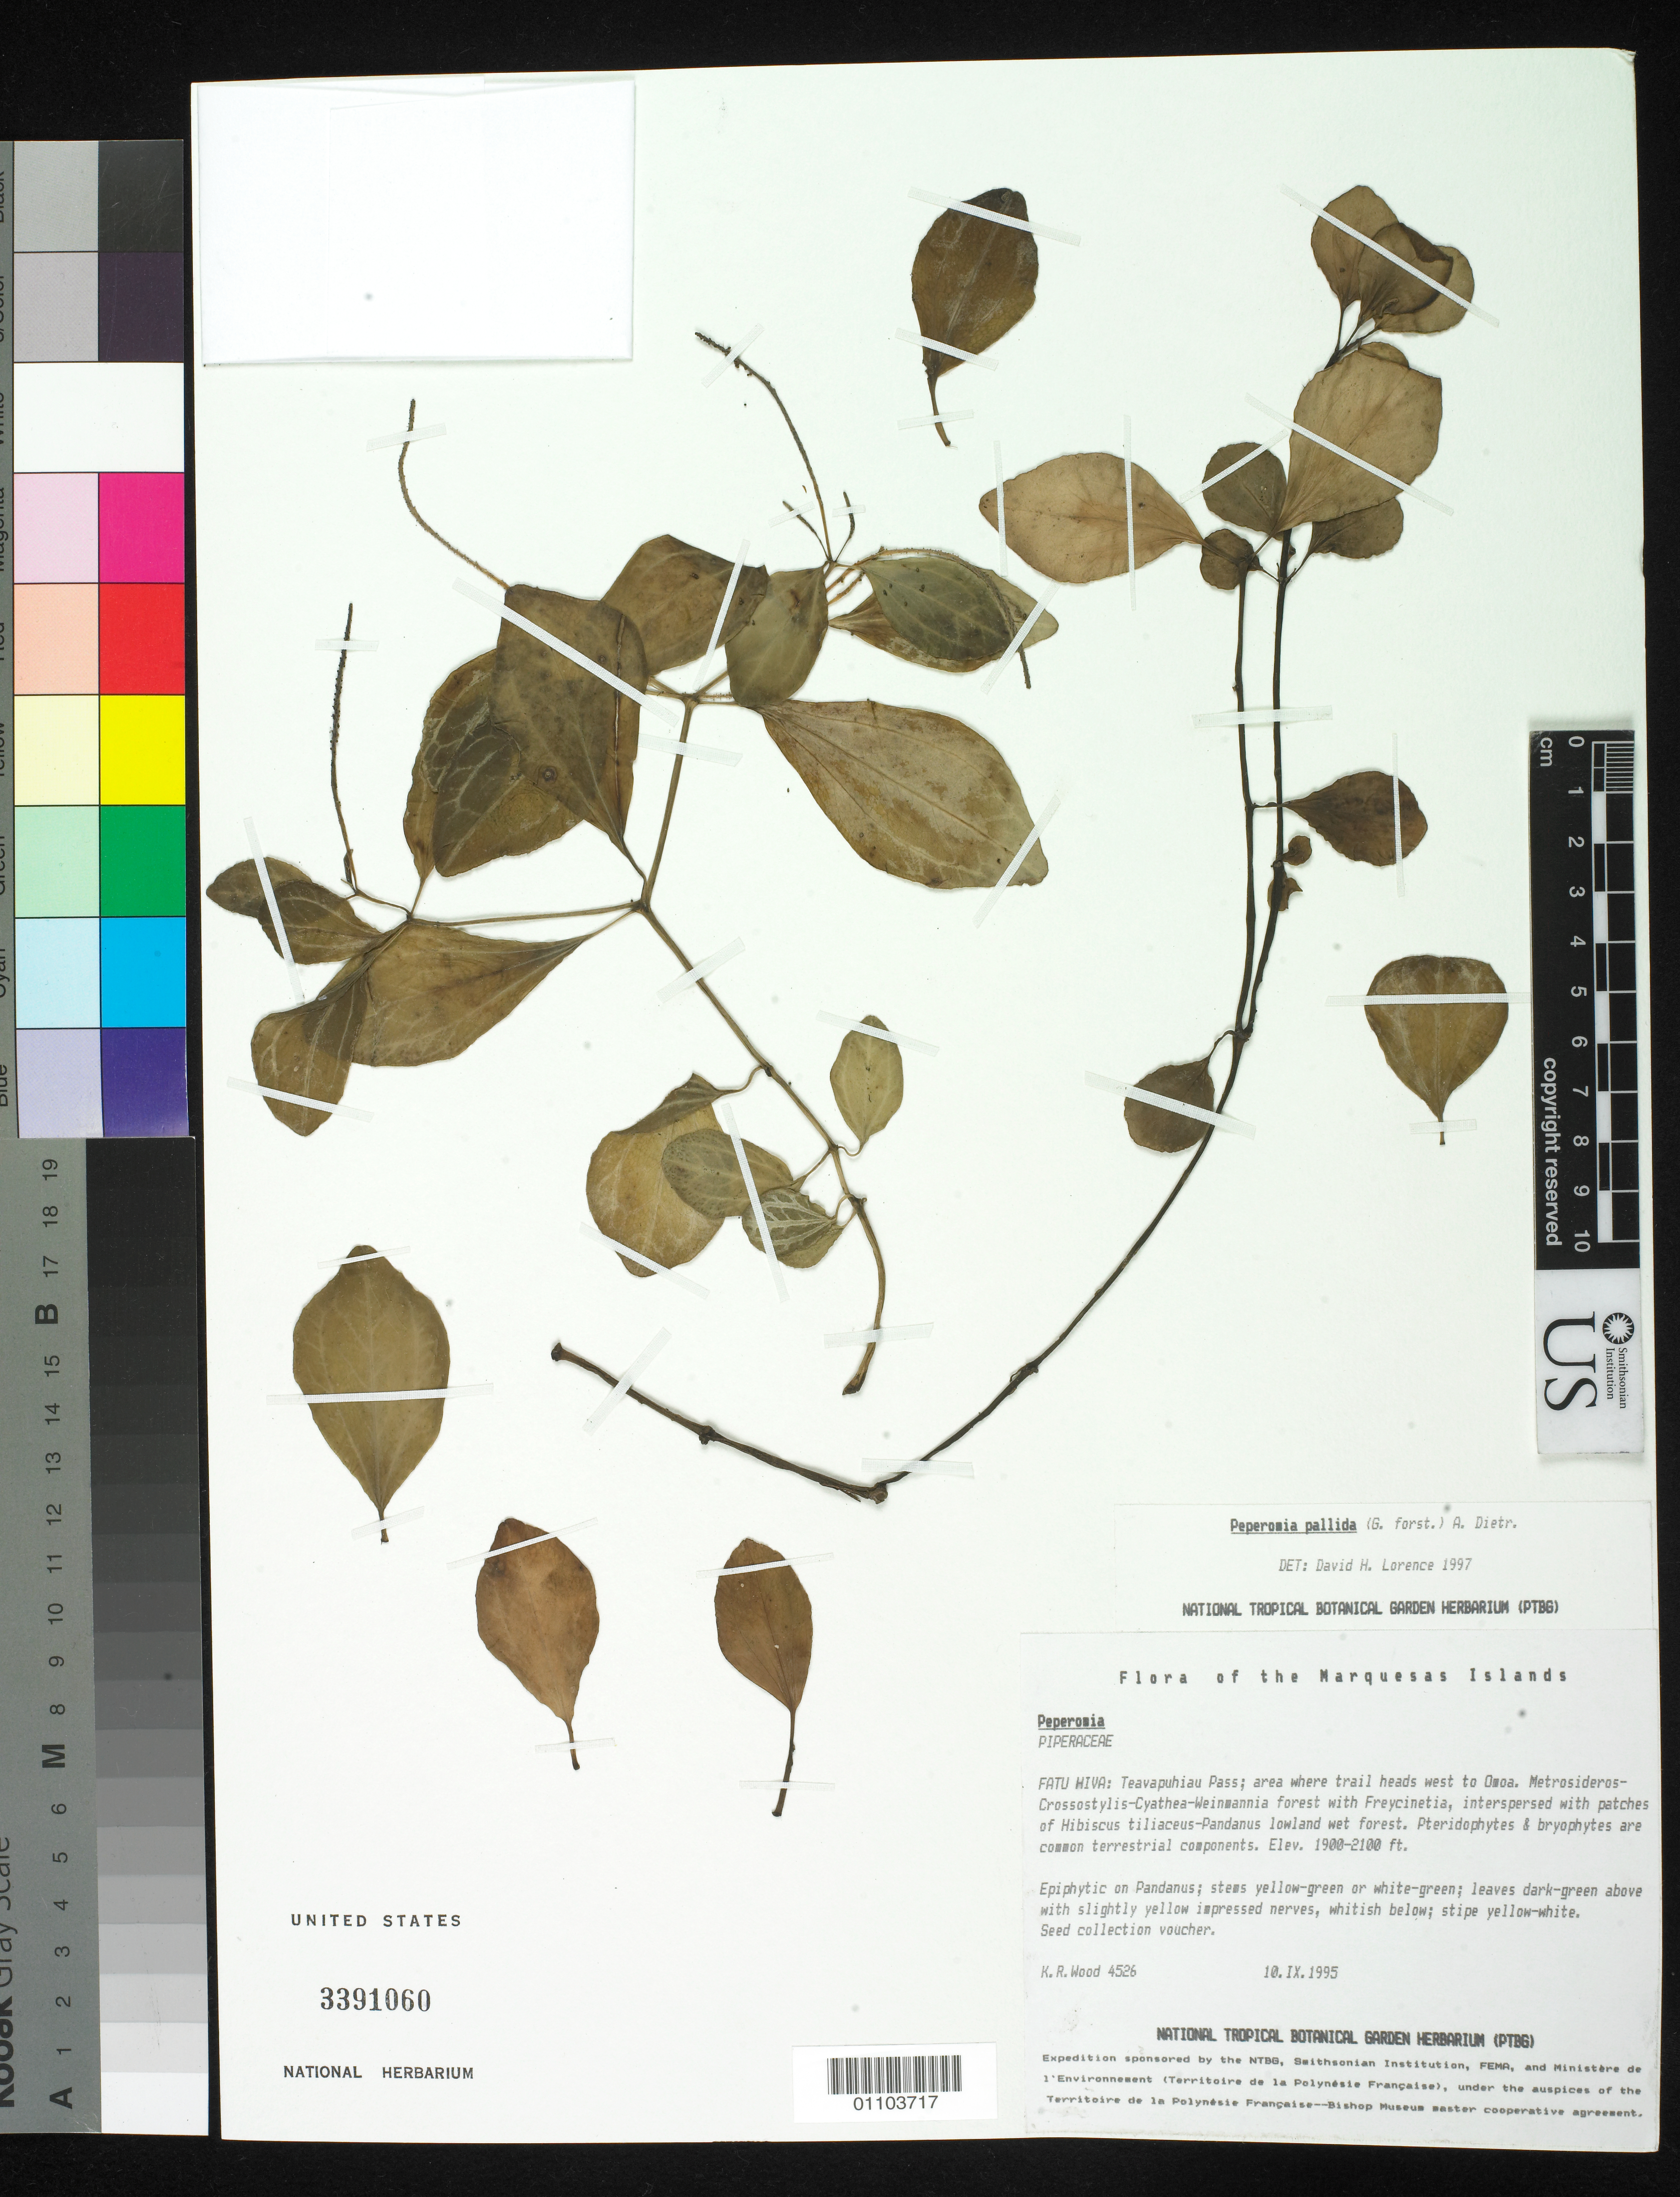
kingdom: Plantae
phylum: Tracheophyta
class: Magnoliopsida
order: Piperales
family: Piperaceae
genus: Peperomia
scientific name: Peperomia pallida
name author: (G. Forst.) Dietr.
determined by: Lorence, David H., (PTBG), National Tropical Botanical Garden (UNITED STATES)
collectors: K. R. Wood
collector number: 4526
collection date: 1995-09-10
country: French Polynesia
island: Fatu Hiva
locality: Teavapuhiau Pass, area where trail heads W to 'Omo'a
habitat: Metrosideros - Crossostylis - Cyathea - Weinmannia w/ Freycinetia, interspersed w/ Hibiscus tiliaceus - Pandanus lowland wet forest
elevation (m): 579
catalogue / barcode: US 3391060